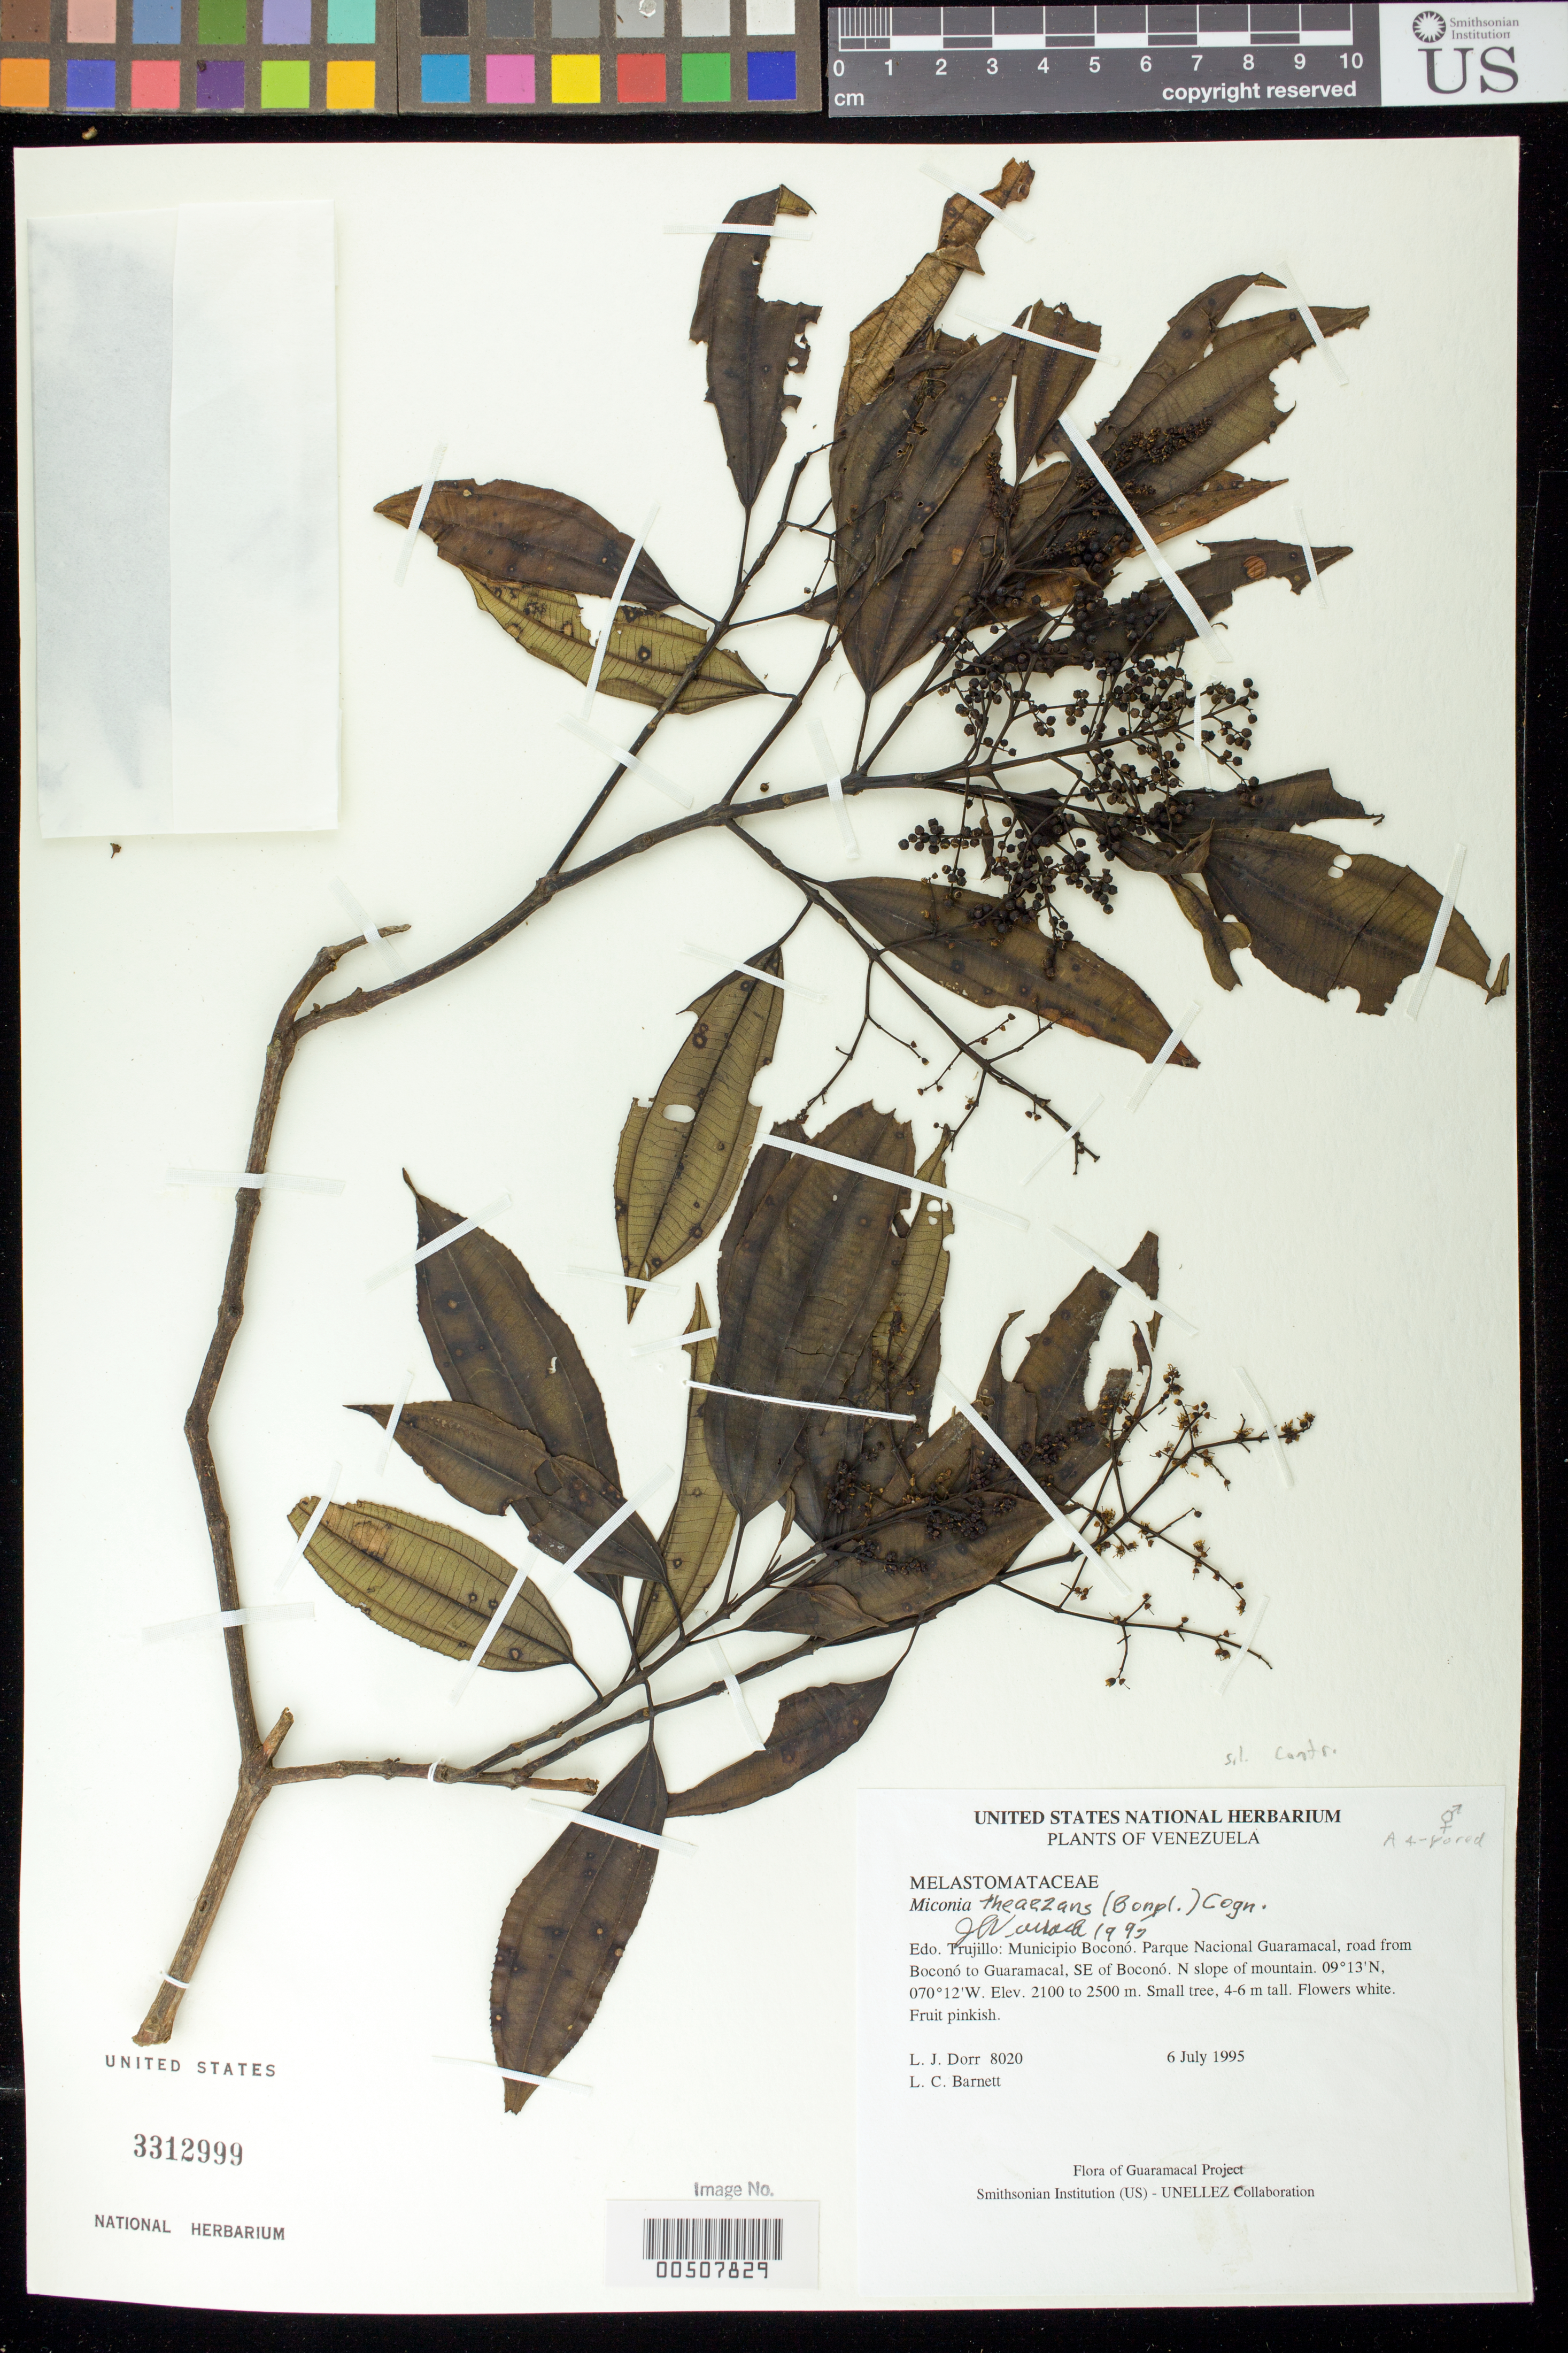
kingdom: Plantae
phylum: Tracheophyta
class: Magnoliopsida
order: Myrtales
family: Melastomataceae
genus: Miconia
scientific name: Miconia theizans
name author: (Bonpl.) Cogn.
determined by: Wurdack, John J., (US), US (UNITED STATES)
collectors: L. J. Dorr & L. C. Barnett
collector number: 8020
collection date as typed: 05 Jul 1995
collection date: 1995-07-05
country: Venezuela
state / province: Trujillo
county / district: Boconó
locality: Parque Nacional Guaramacal, road from Boconó to Guaramacal, SE of Boconó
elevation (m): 2100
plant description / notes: PORT, US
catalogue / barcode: US 3312999